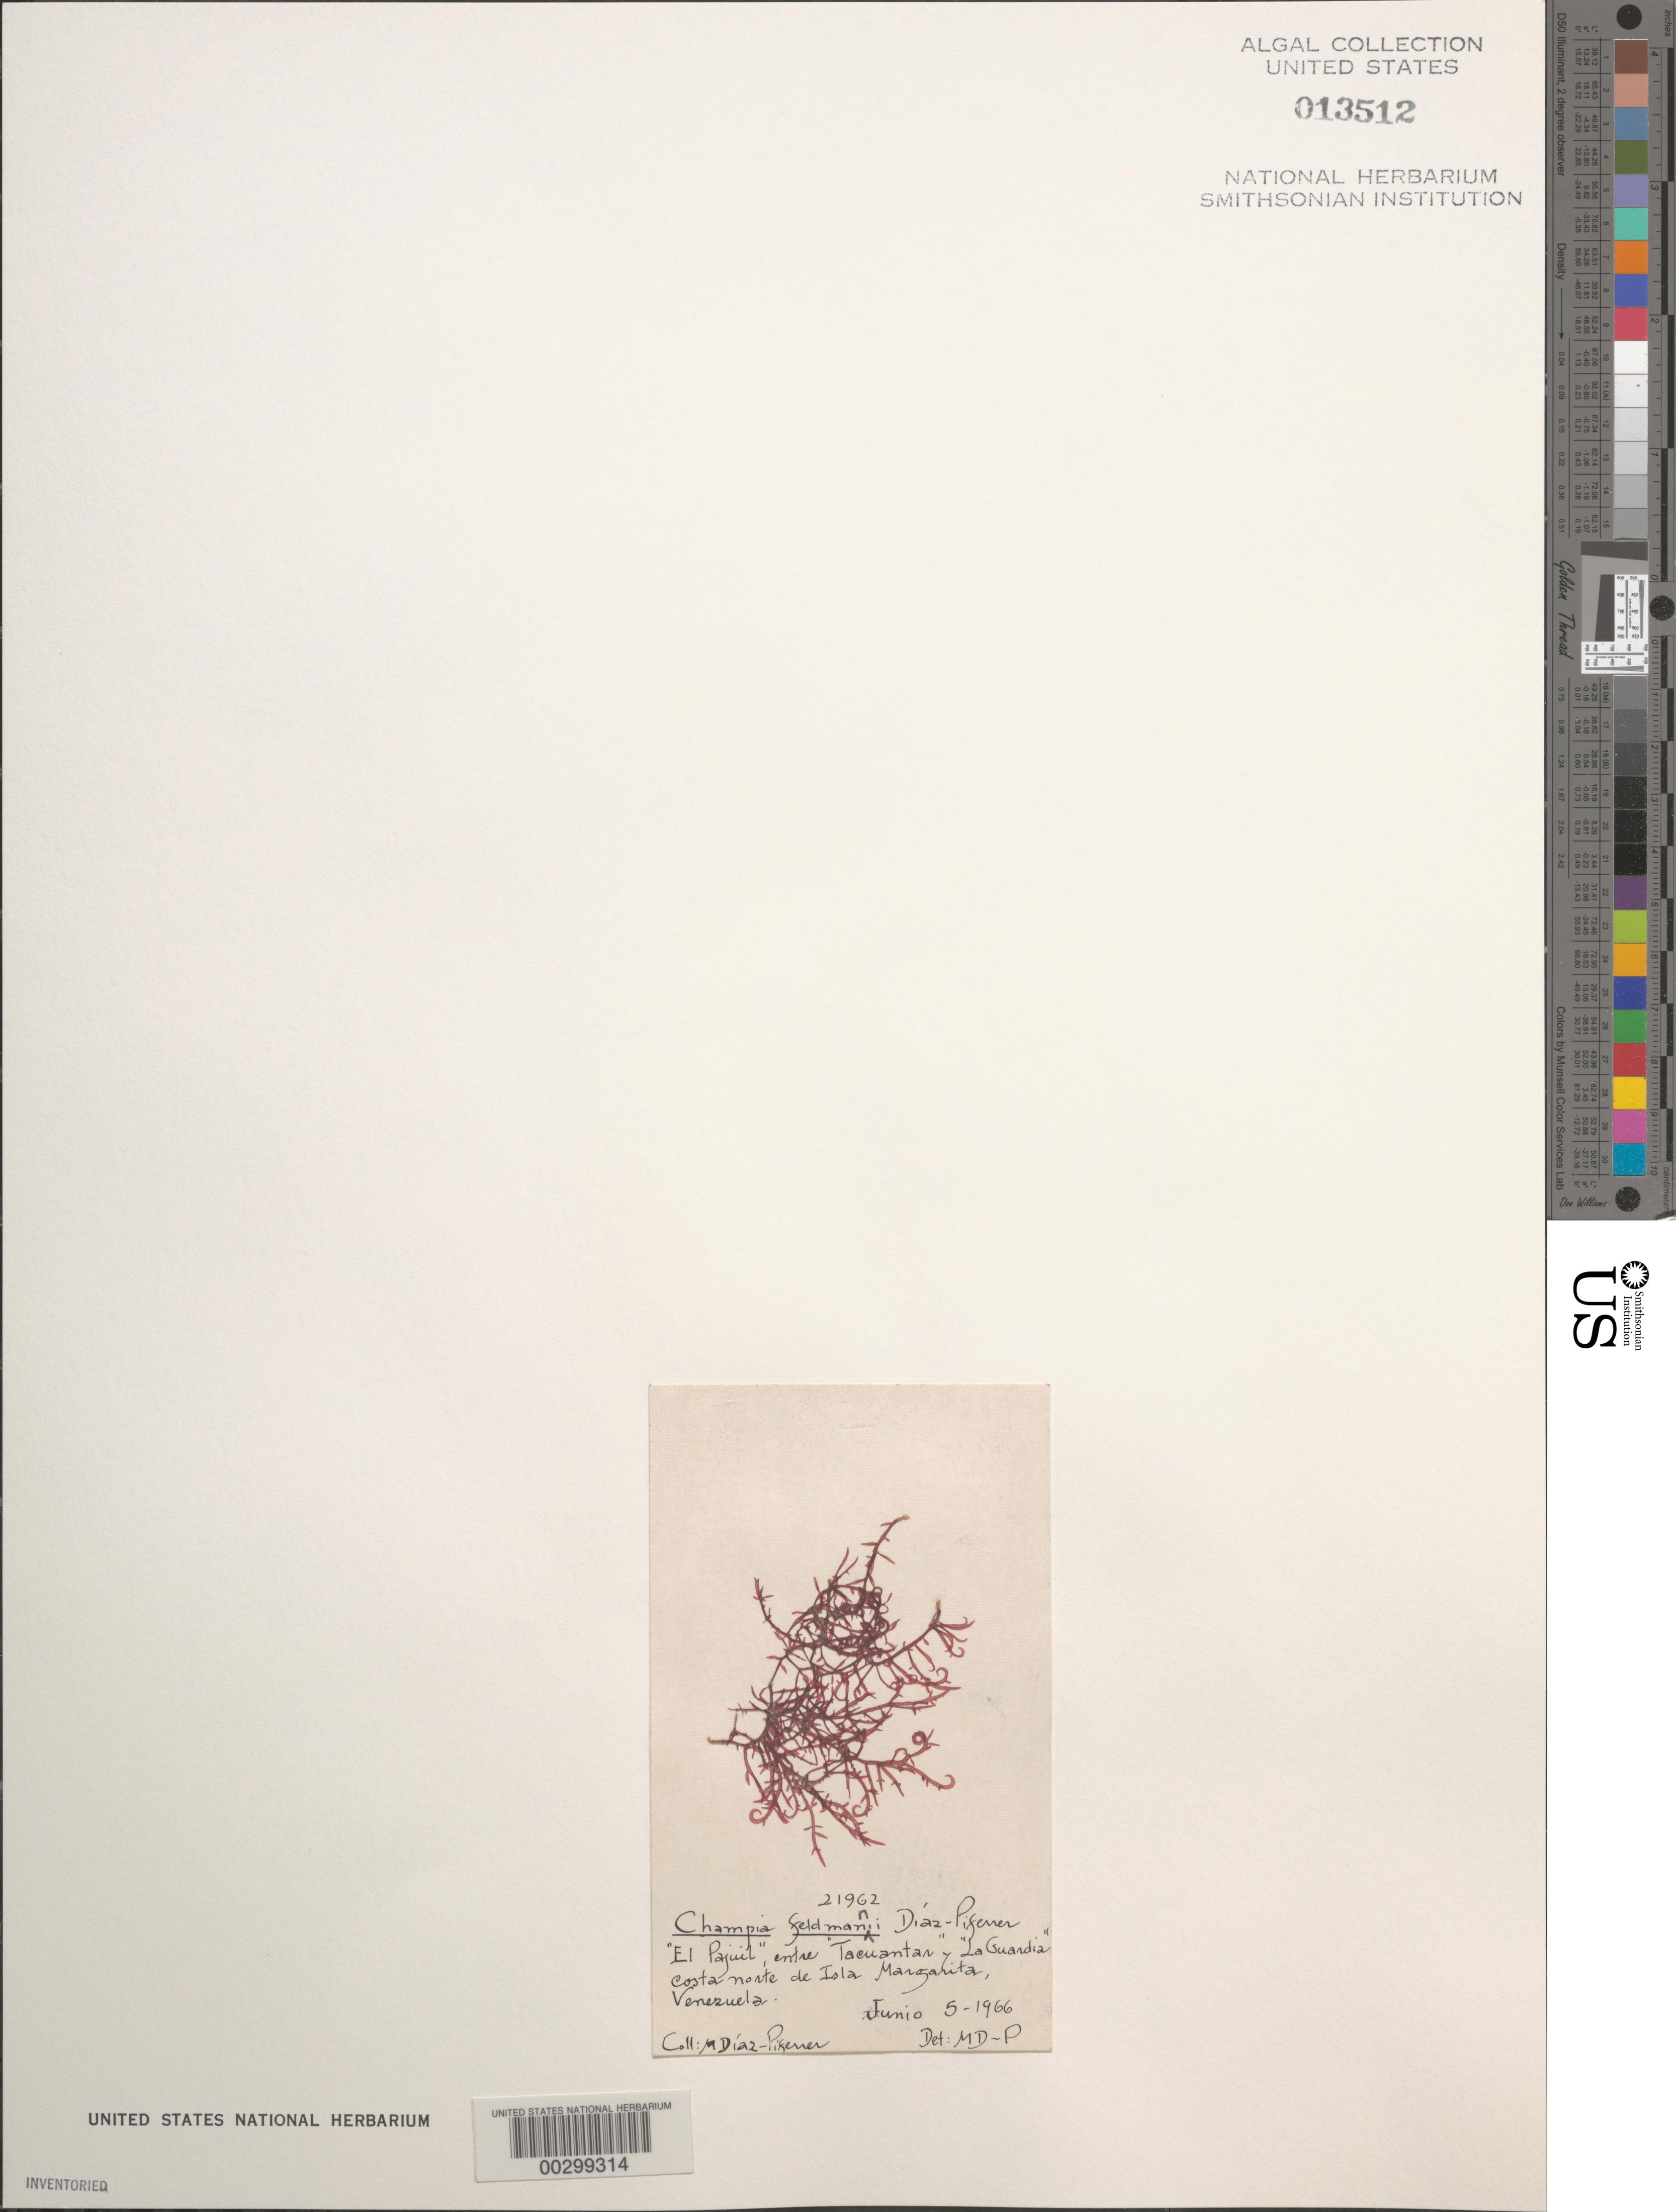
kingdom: Plantae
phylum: Rhodophyta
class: Florideophyceae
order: Rhodymeniales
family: Champiaceae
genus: Champia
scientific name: Champia feldmannii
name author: Diaz-Piferrer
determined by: Diaz-Piferrer, M.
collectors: M. Diaz-Piferrer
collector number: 21962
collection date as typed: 05 Jun 1966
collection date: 1966-06-05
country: Venezuela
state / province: Nueva Esparta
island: Margarita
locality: El pajuil, between tacuantar and la guardia, isla margarita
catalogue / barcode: US 13512